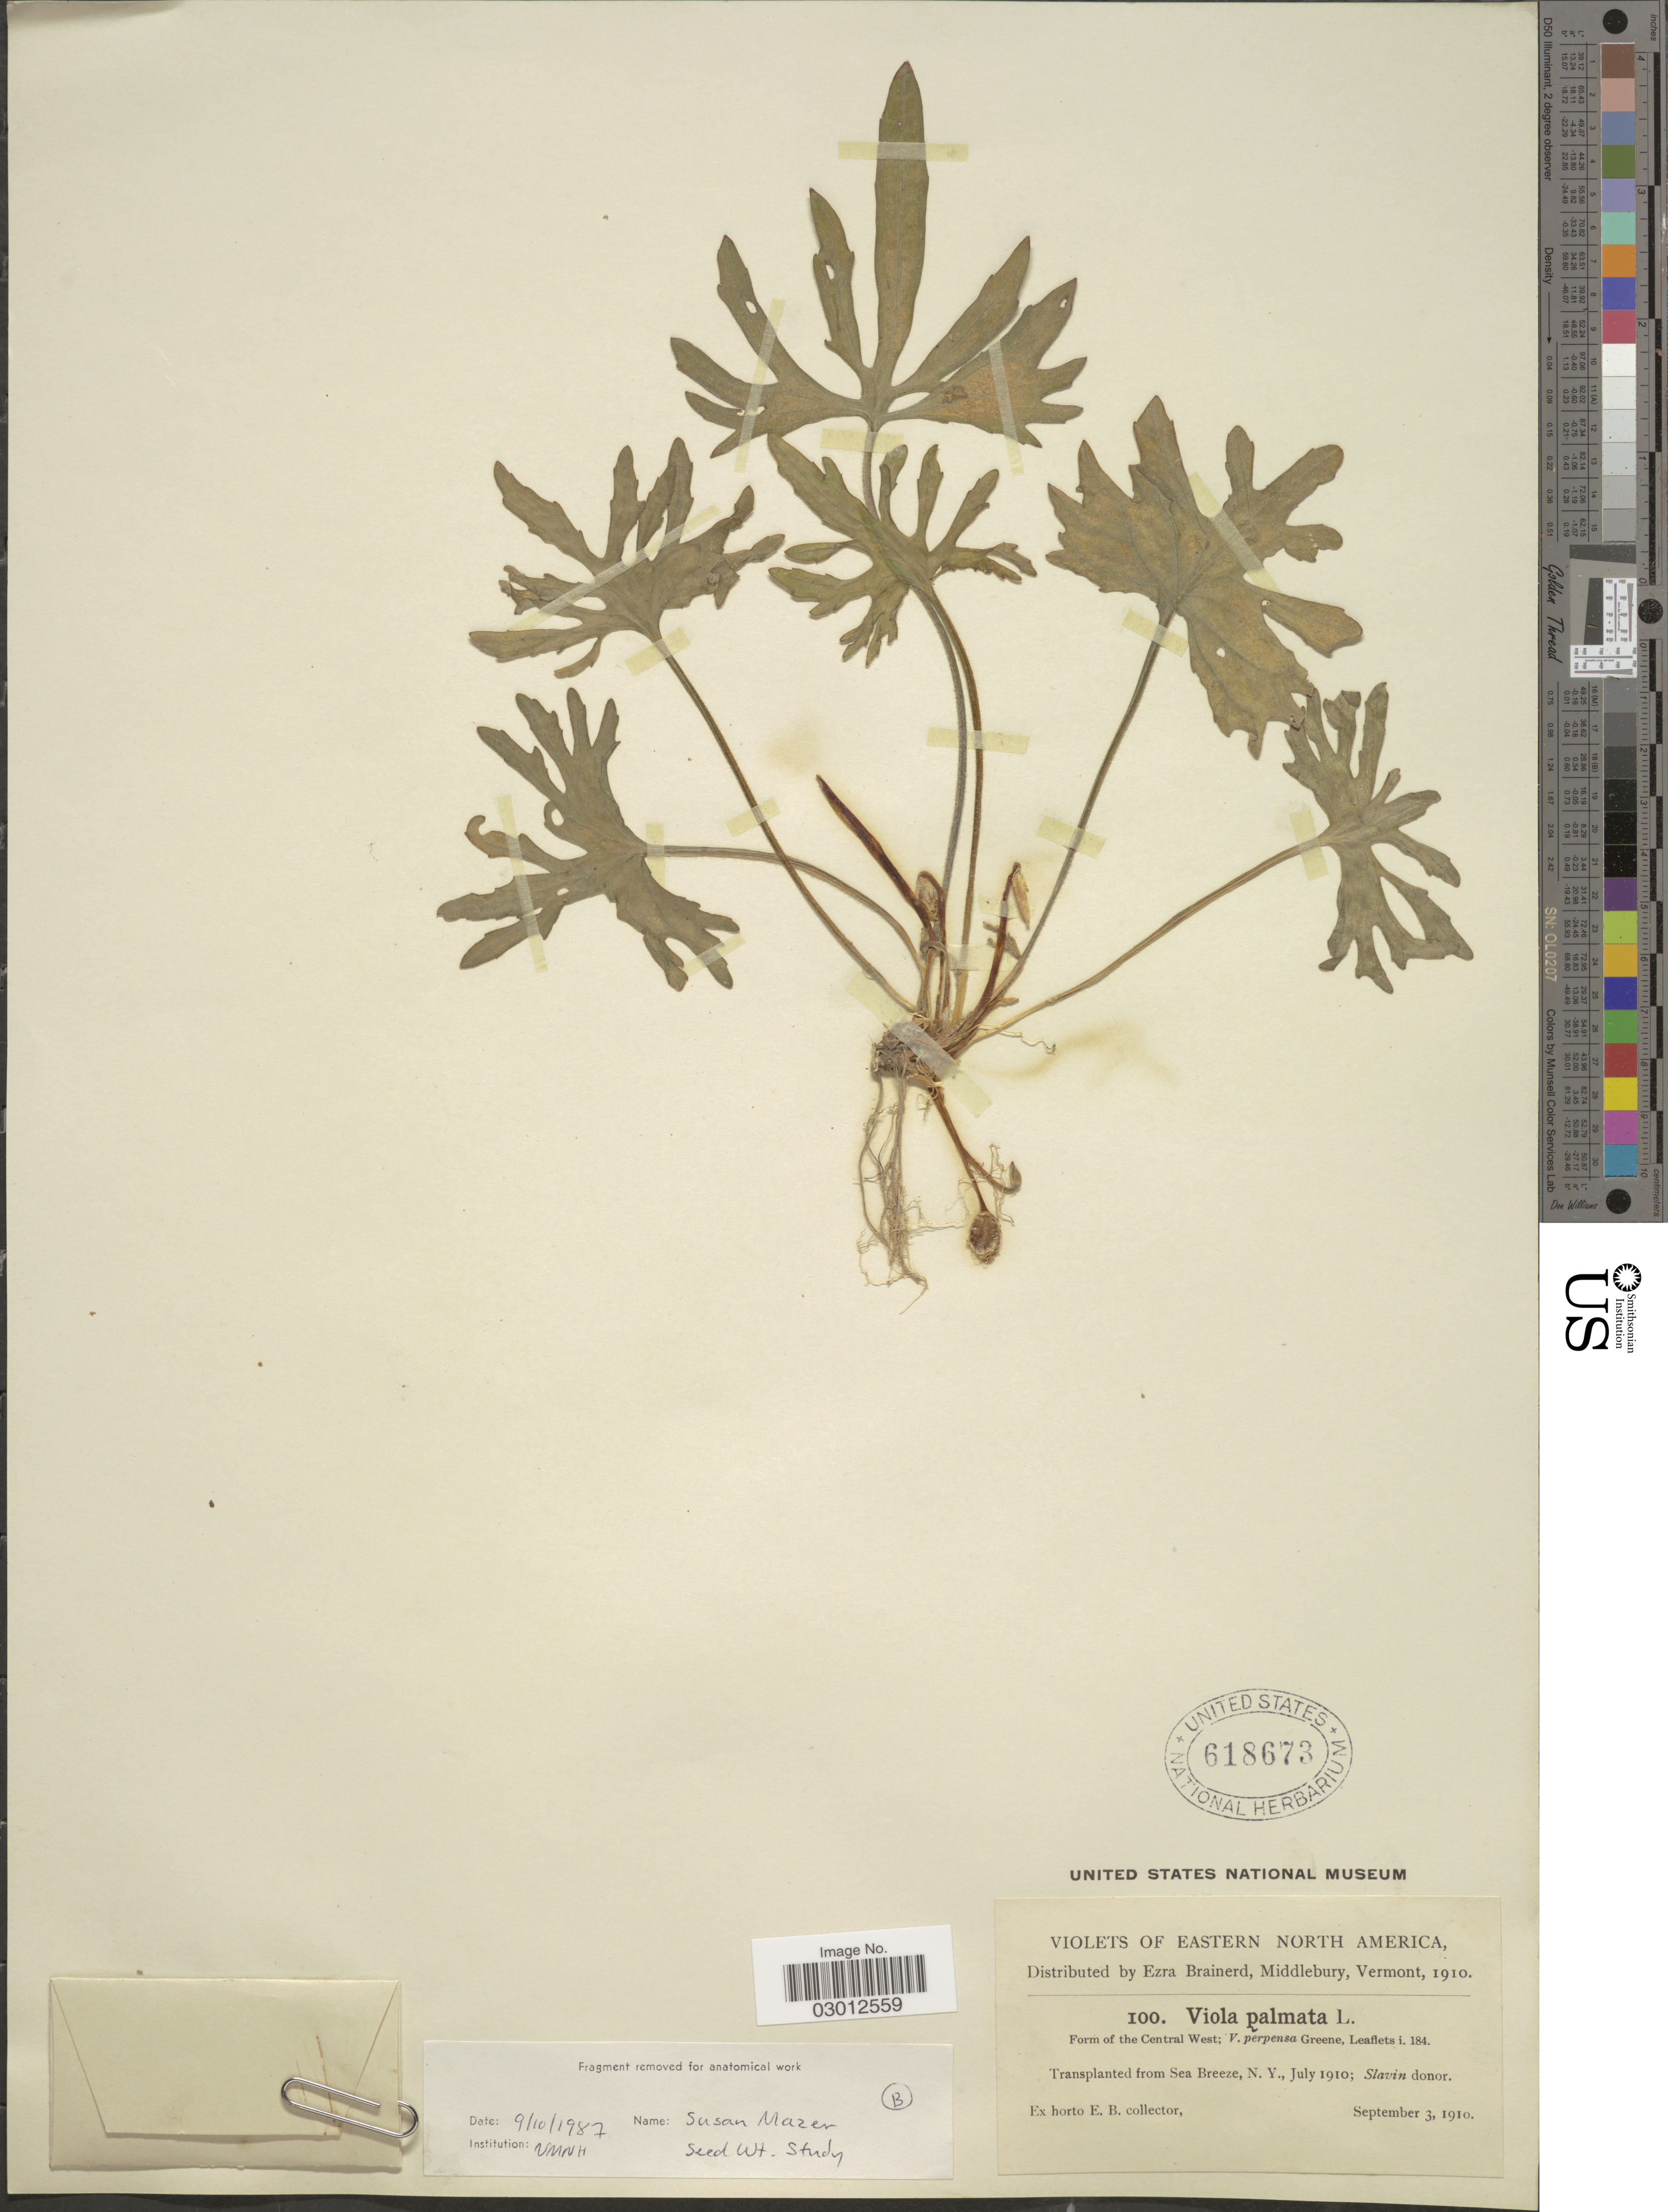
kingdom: Plantae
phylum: Tracheophyta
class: Magnoliopsida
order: Malpighiales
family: Violaceae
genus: Viola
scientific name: Viola palmata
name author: L.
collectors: ex herb. Ezra Brainerd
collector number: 100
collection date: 1910-09-03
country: United States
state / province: New York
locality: Eastern North America. Transplanted from Sea Breeze, N. Y.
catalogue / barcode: US 618673